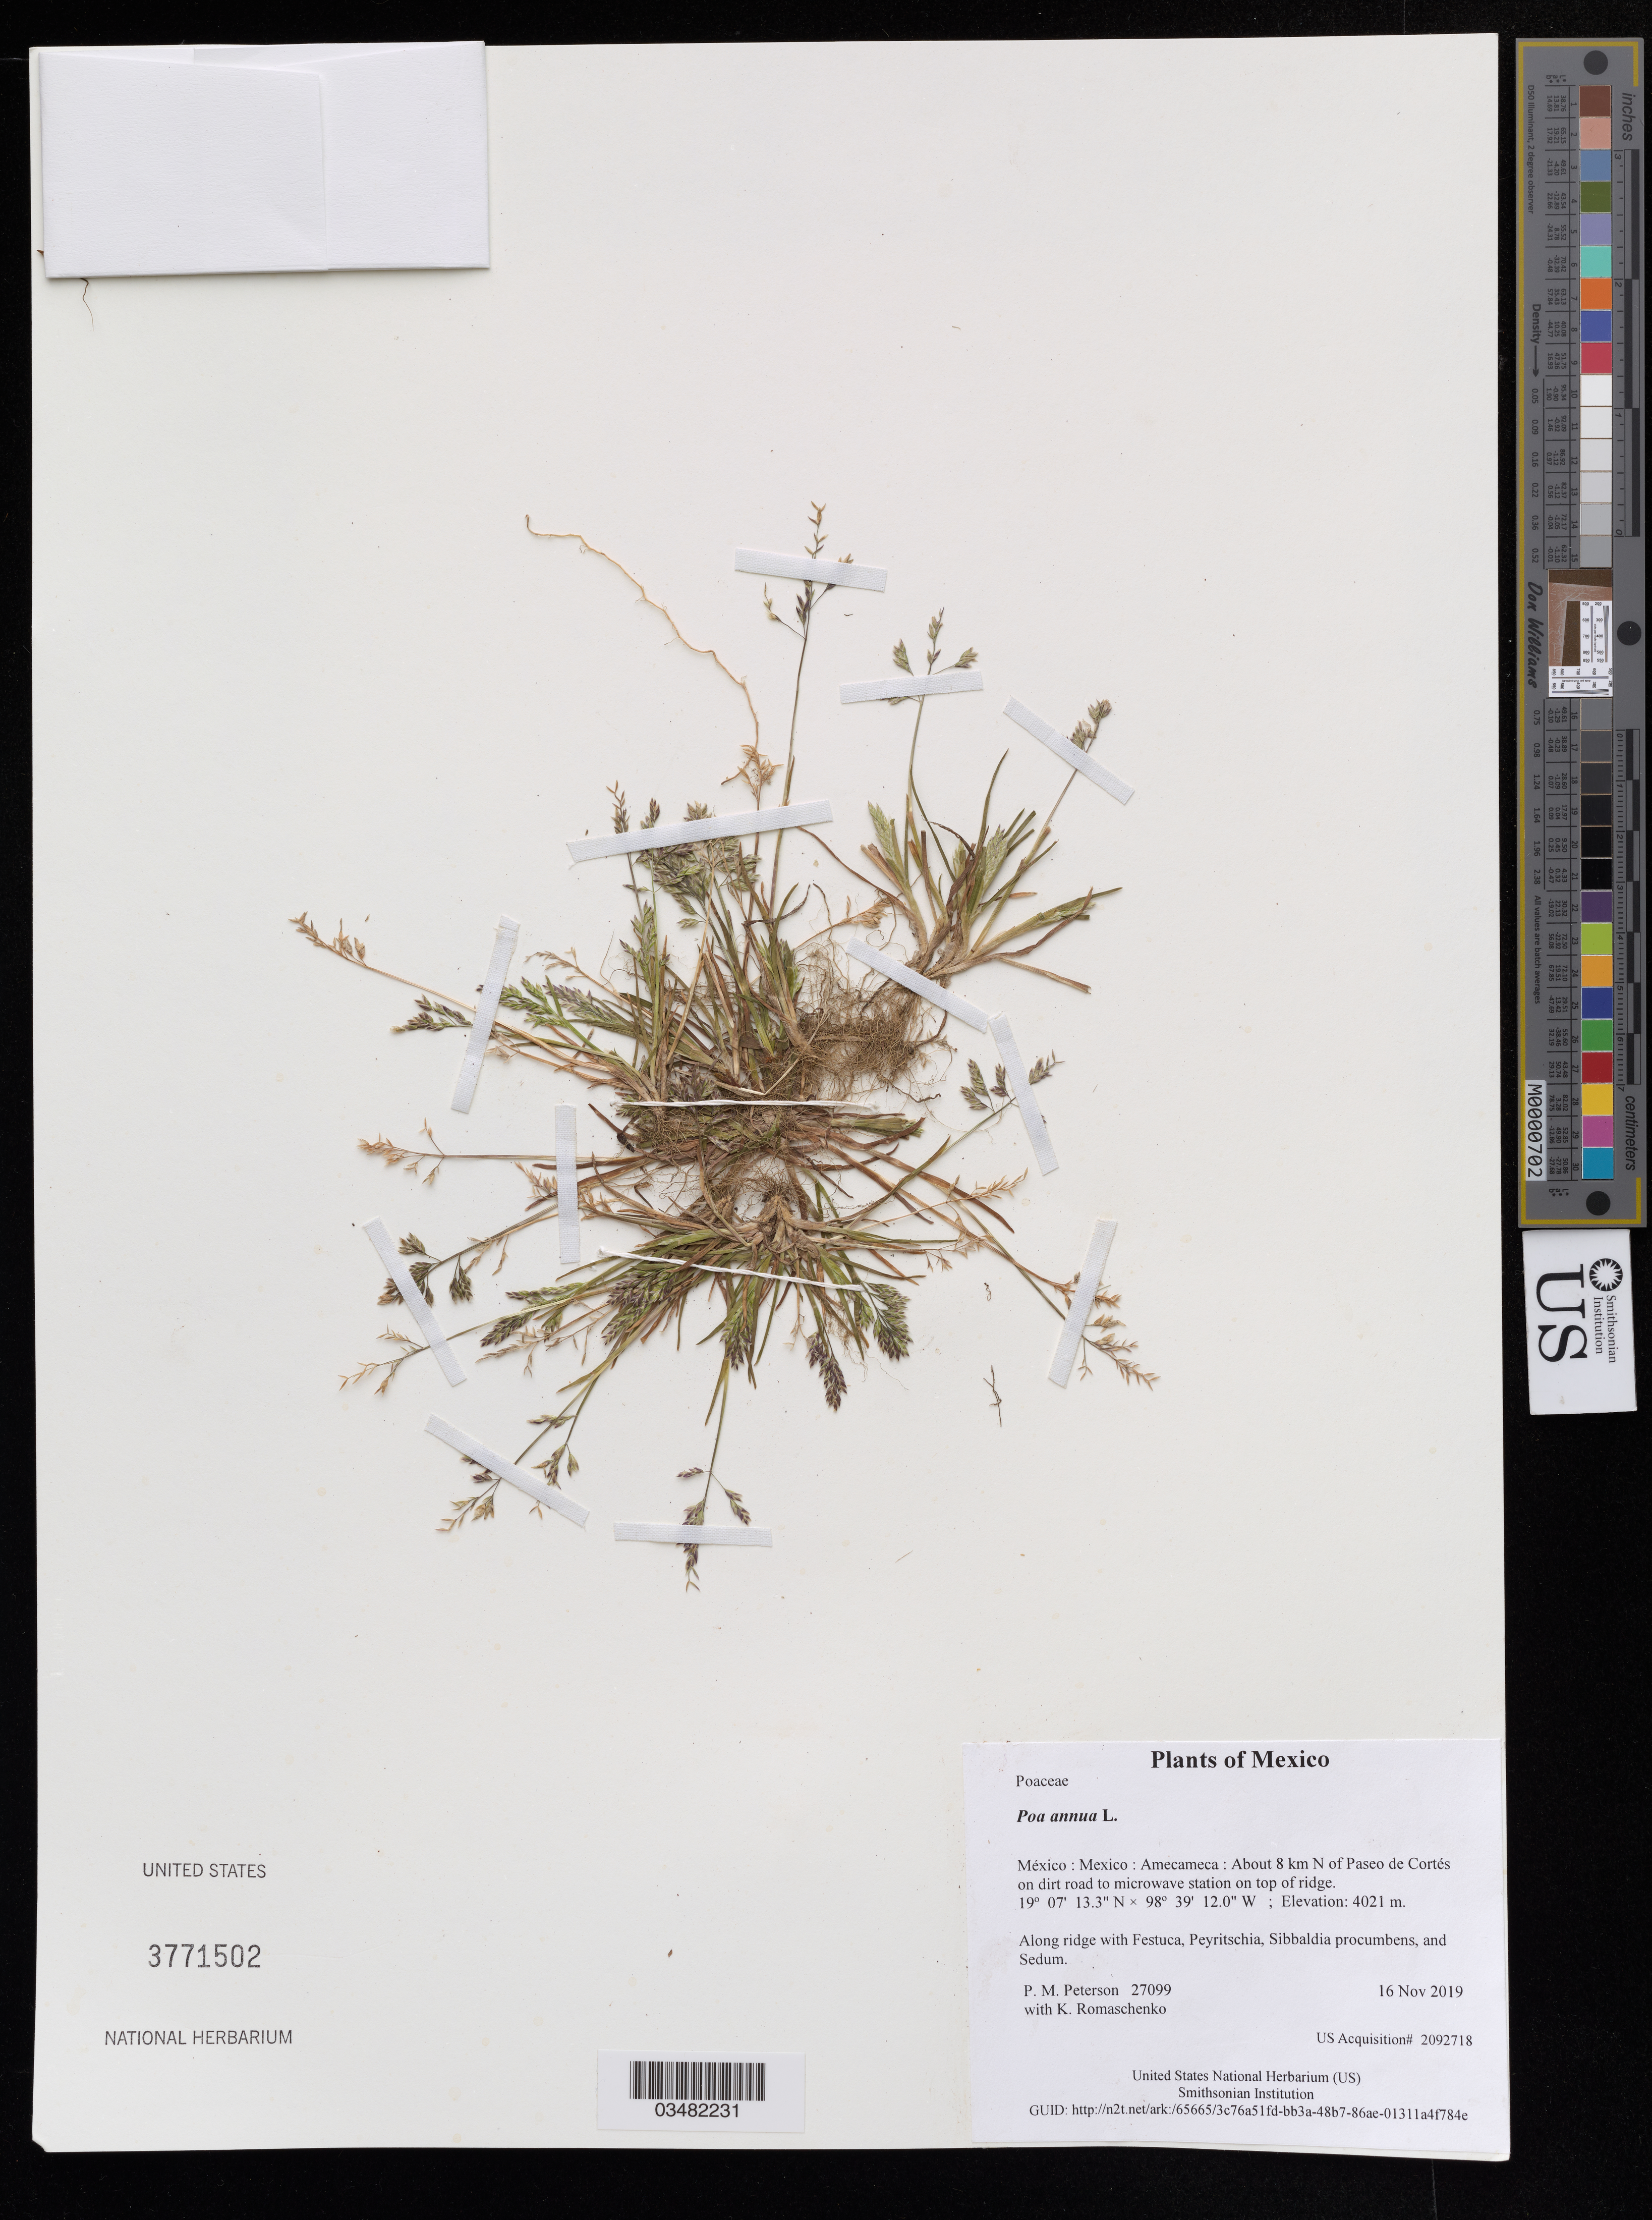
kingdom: Plantae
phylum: Tracheophyta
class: Liliopsida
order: Poales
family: Poaceae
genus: Poa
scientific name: Poa annua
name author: L.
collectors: P. M. Peterson & K. Romaschenko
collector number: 27099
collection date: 2019-11-16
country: México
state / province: Mexico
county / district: Amecameca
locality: About 8 km N of Paseo de Cortés on dirt road to microwave station on top of ridge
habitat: Along ridge with Festuca, Peyritschia, Sibbaldia procumbens, and Sedum.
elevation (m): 4021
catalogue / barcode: US 3771502